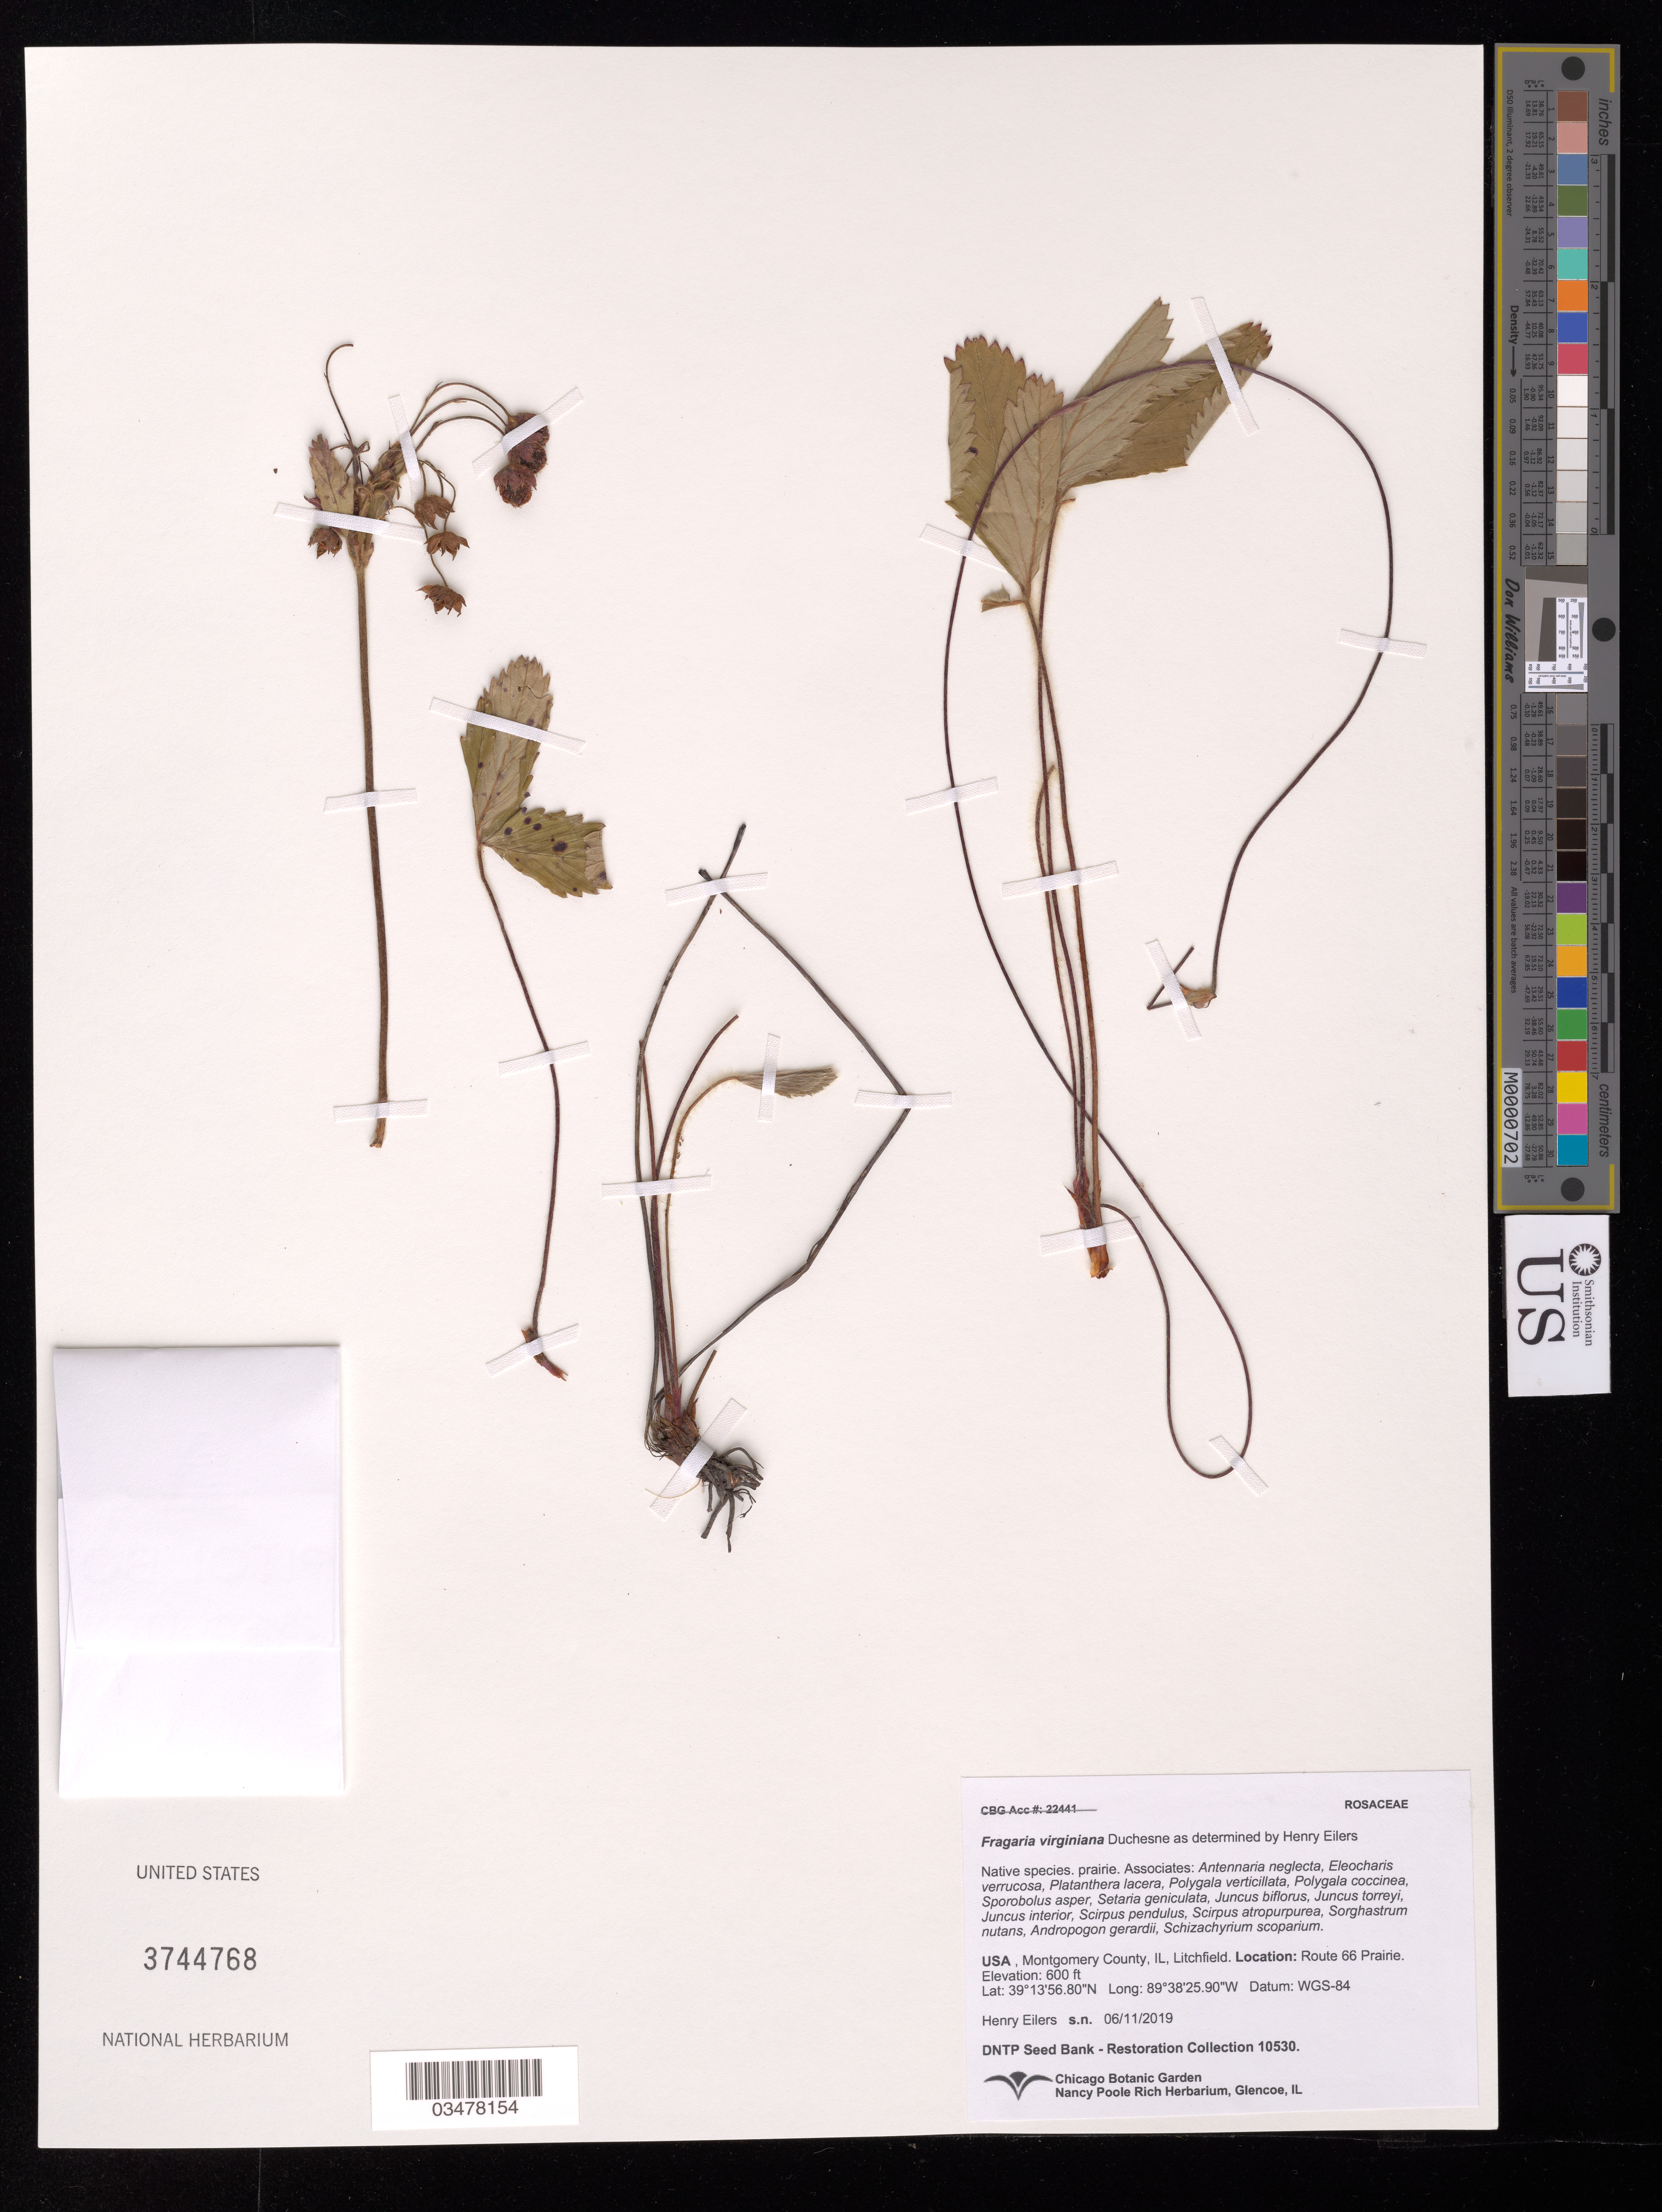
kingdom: Plantae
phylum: Tracheophyta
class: Magnoliopsida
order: Rosales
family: Rosaceae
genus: Fragaria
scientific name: Fragaria virginiana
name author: Mill.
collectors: H. Eilers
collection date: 2019-06-11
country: United States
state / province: Illinois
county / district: Montgomery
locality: Litchfield, Rte. 66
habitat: Prairie. With Antennaria neglecta, Polygala coccinea, Juncus interior, etc.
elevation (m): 183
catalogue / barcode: US 3744768